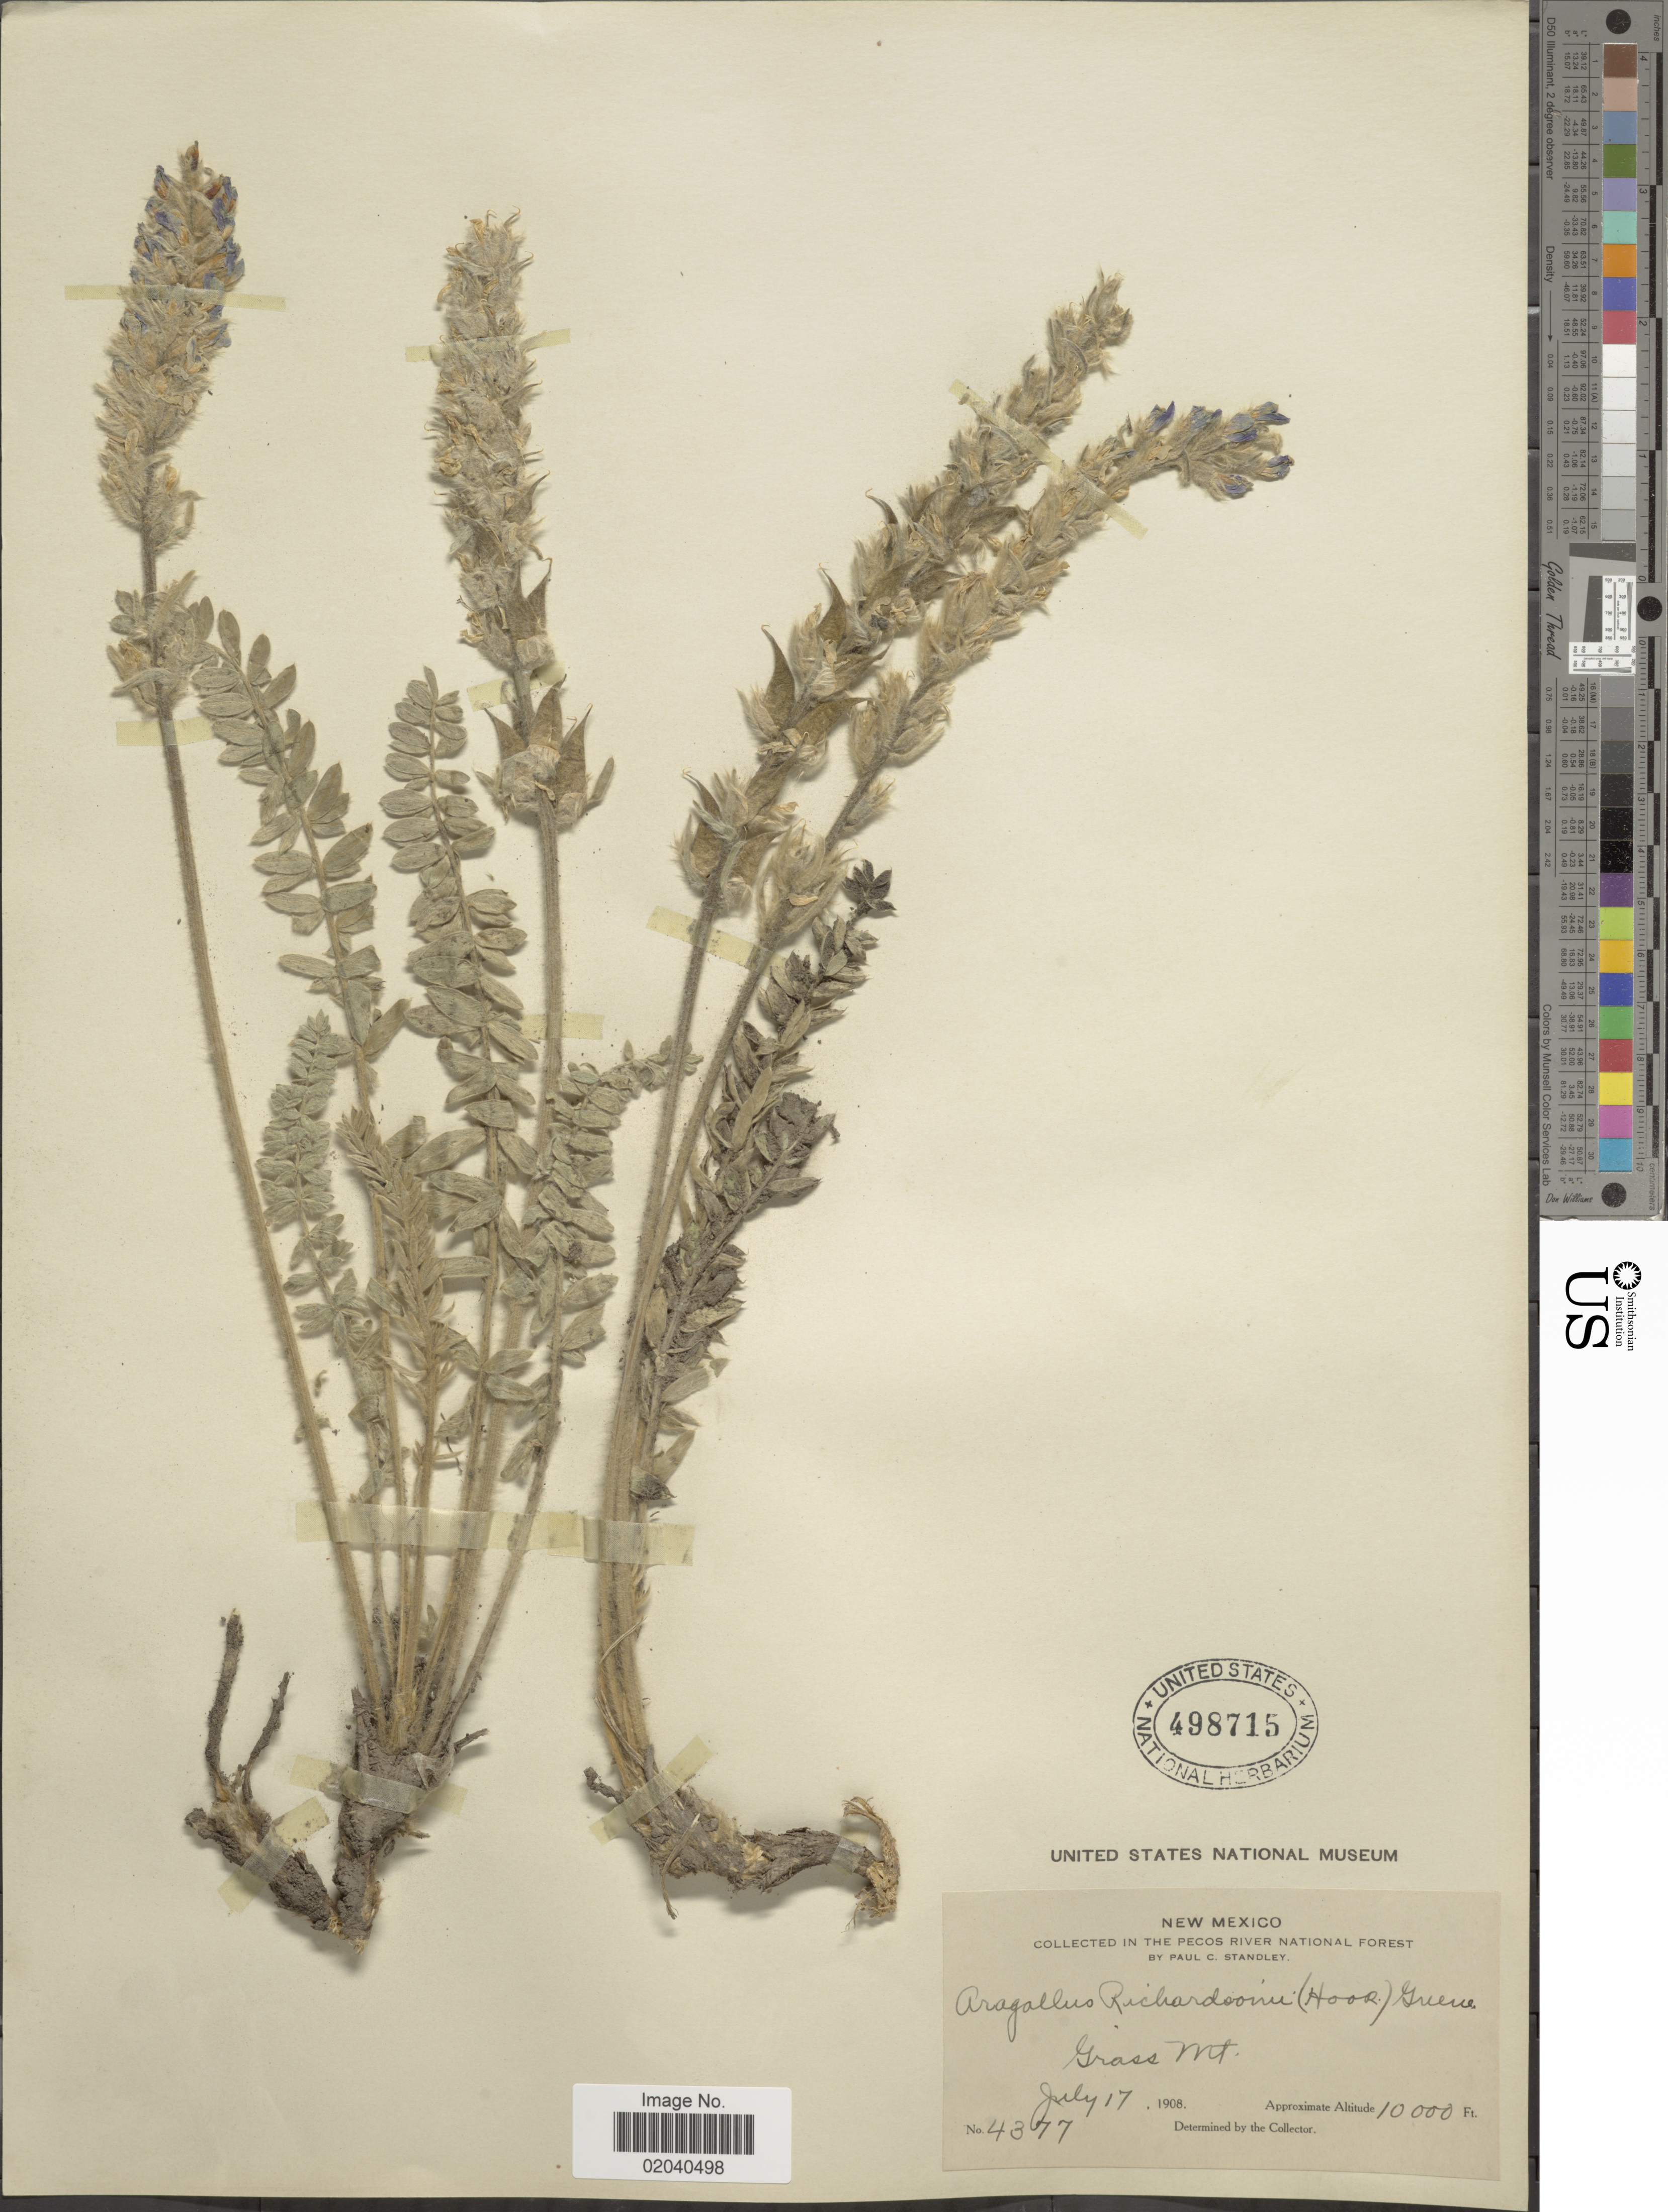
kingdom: Plantae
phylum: Tracheophyta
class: Magnoliopsida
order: Fabales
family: Fabaceae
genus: Oxytropis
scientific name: Oxytropis splendens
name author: Douglas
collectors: P. C. Standley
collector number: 4377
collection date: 1908-07-17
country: United States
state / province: New Mexico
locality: In the Pecos River National Forest, Grass Mt.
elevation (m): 3048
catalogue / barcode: US 498715